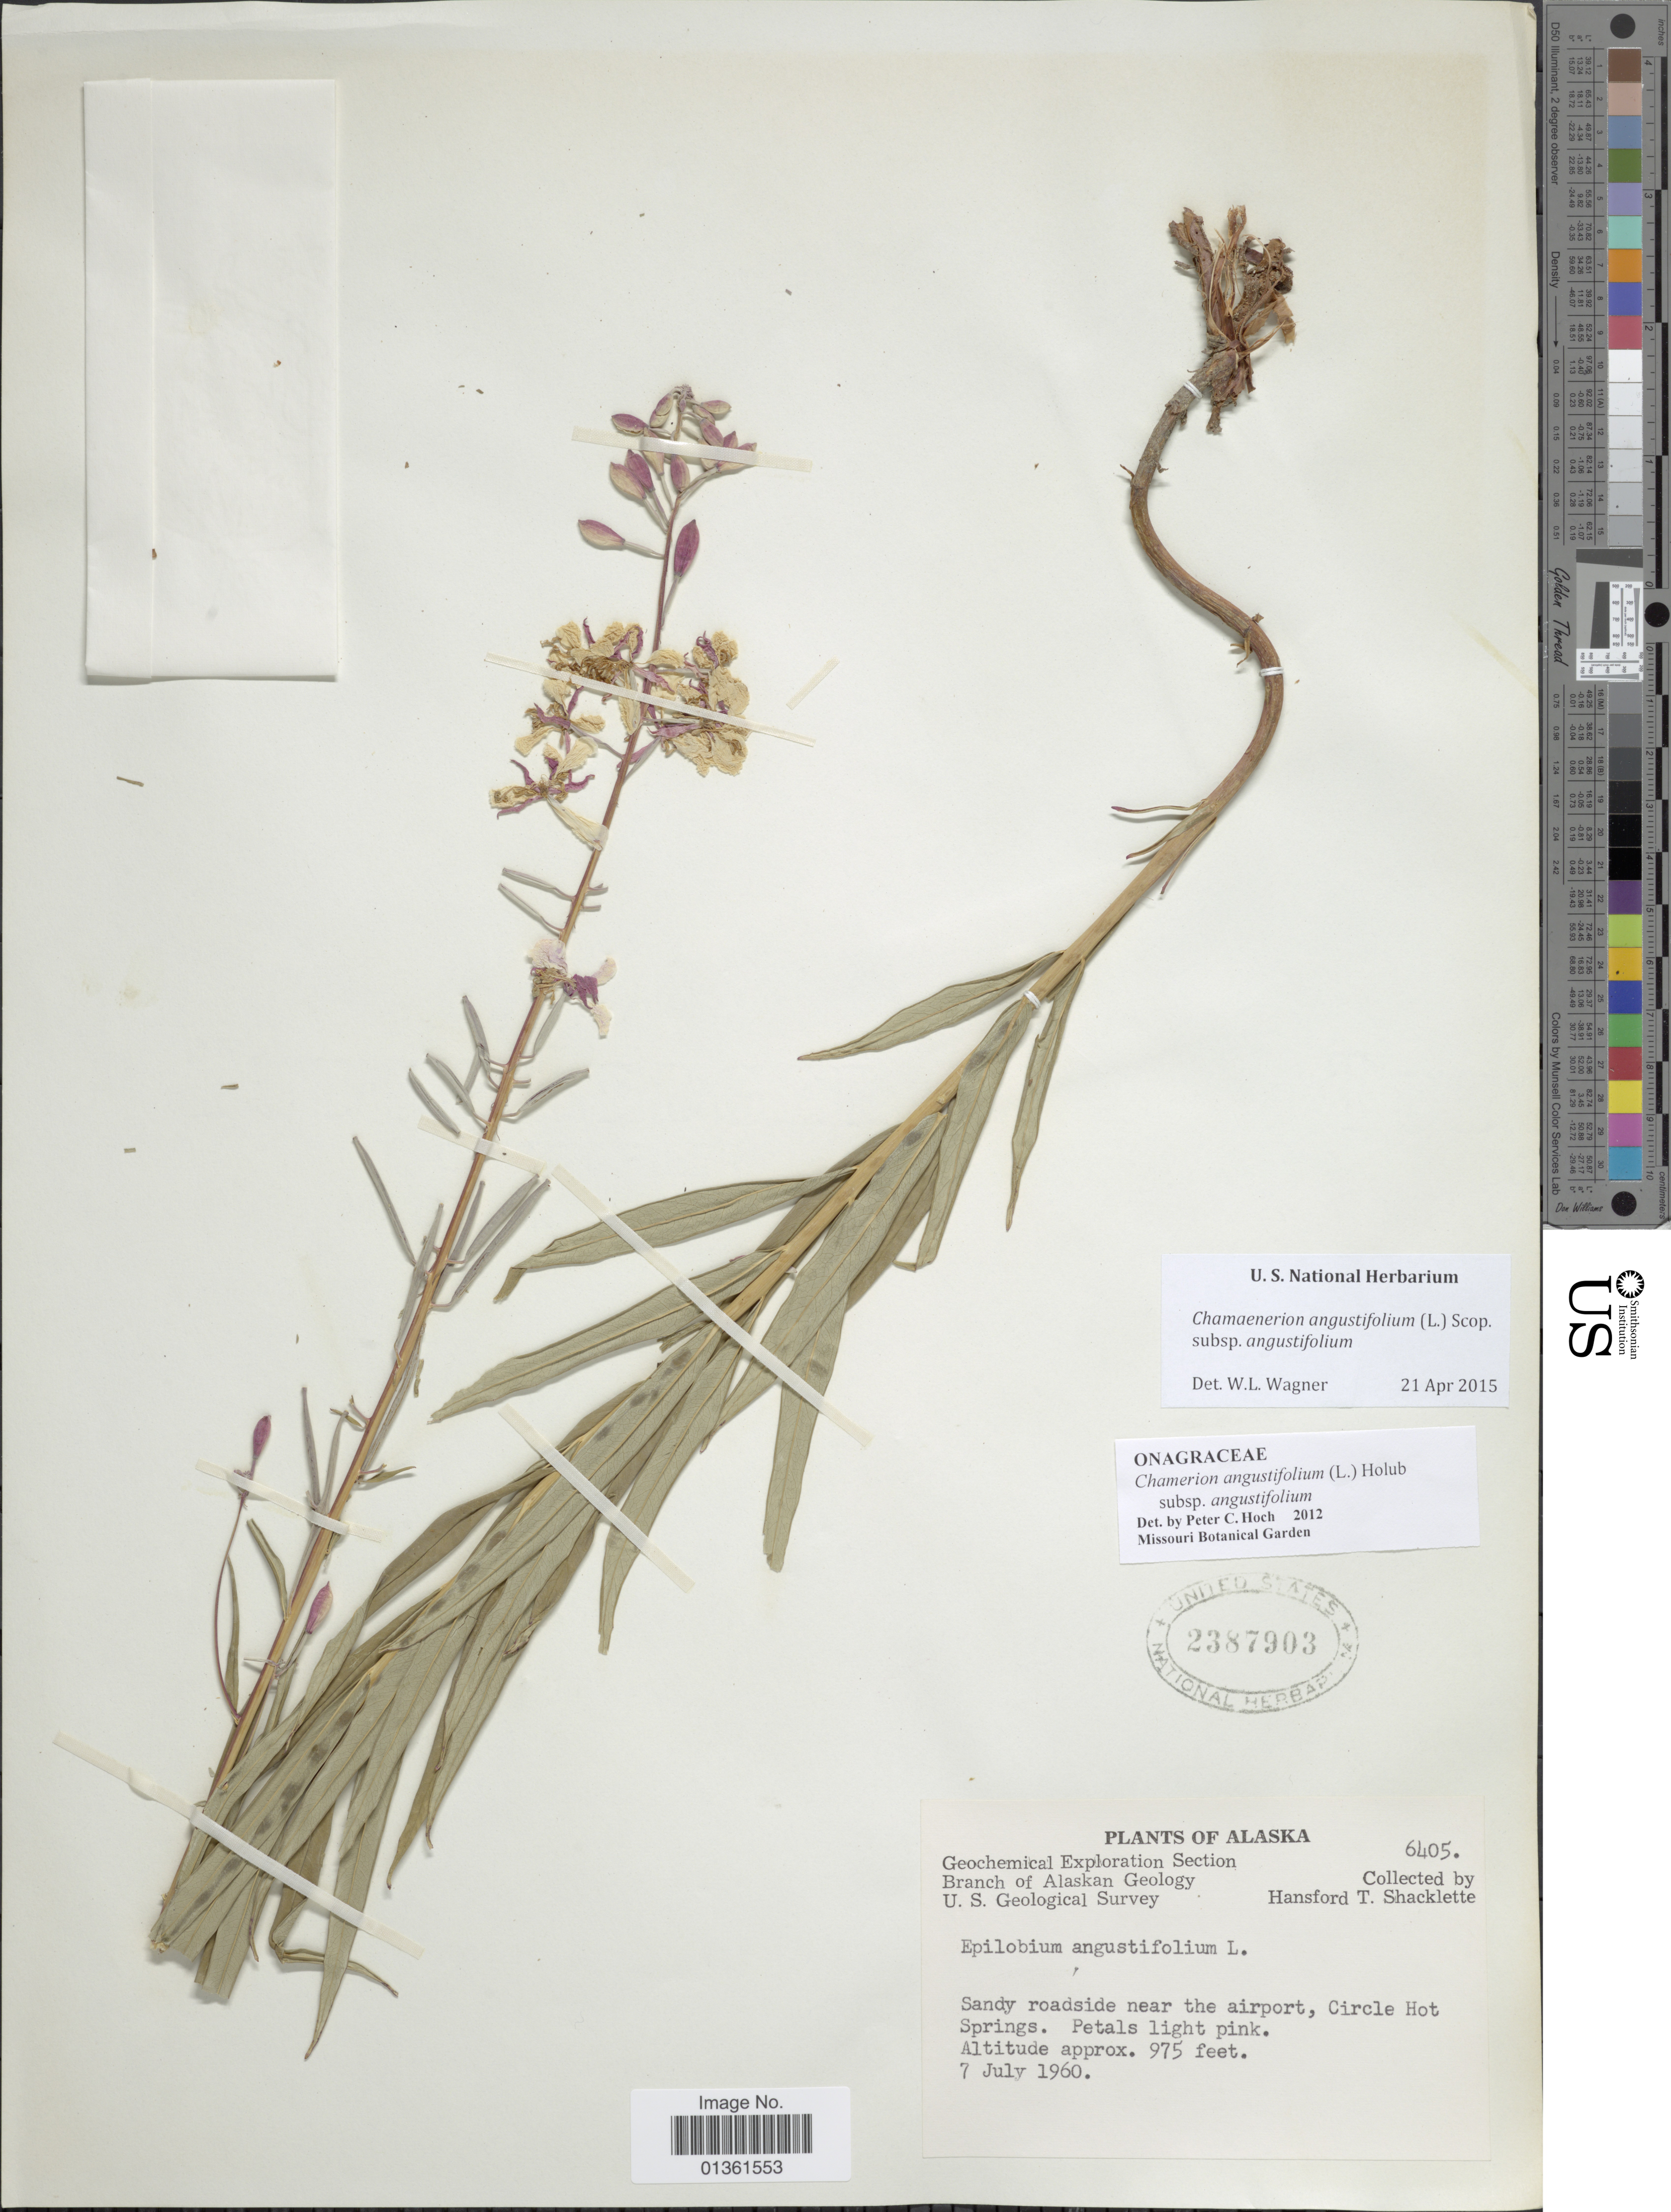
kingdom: Plantae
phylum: Tracheophyta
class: Magnoliopsida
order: Myrtales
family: Onagraceae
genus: Chamaenerion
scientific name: Chamaenerion angustifolium subsp. angustifolium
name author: (L.) Scop.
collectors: H. Shacklette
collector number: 6405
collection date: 1960-07-07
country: United States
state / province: Alaska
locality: Sandy roadside near the airport, Circle Hot Springs.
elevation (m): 297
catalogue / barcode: US 2387903